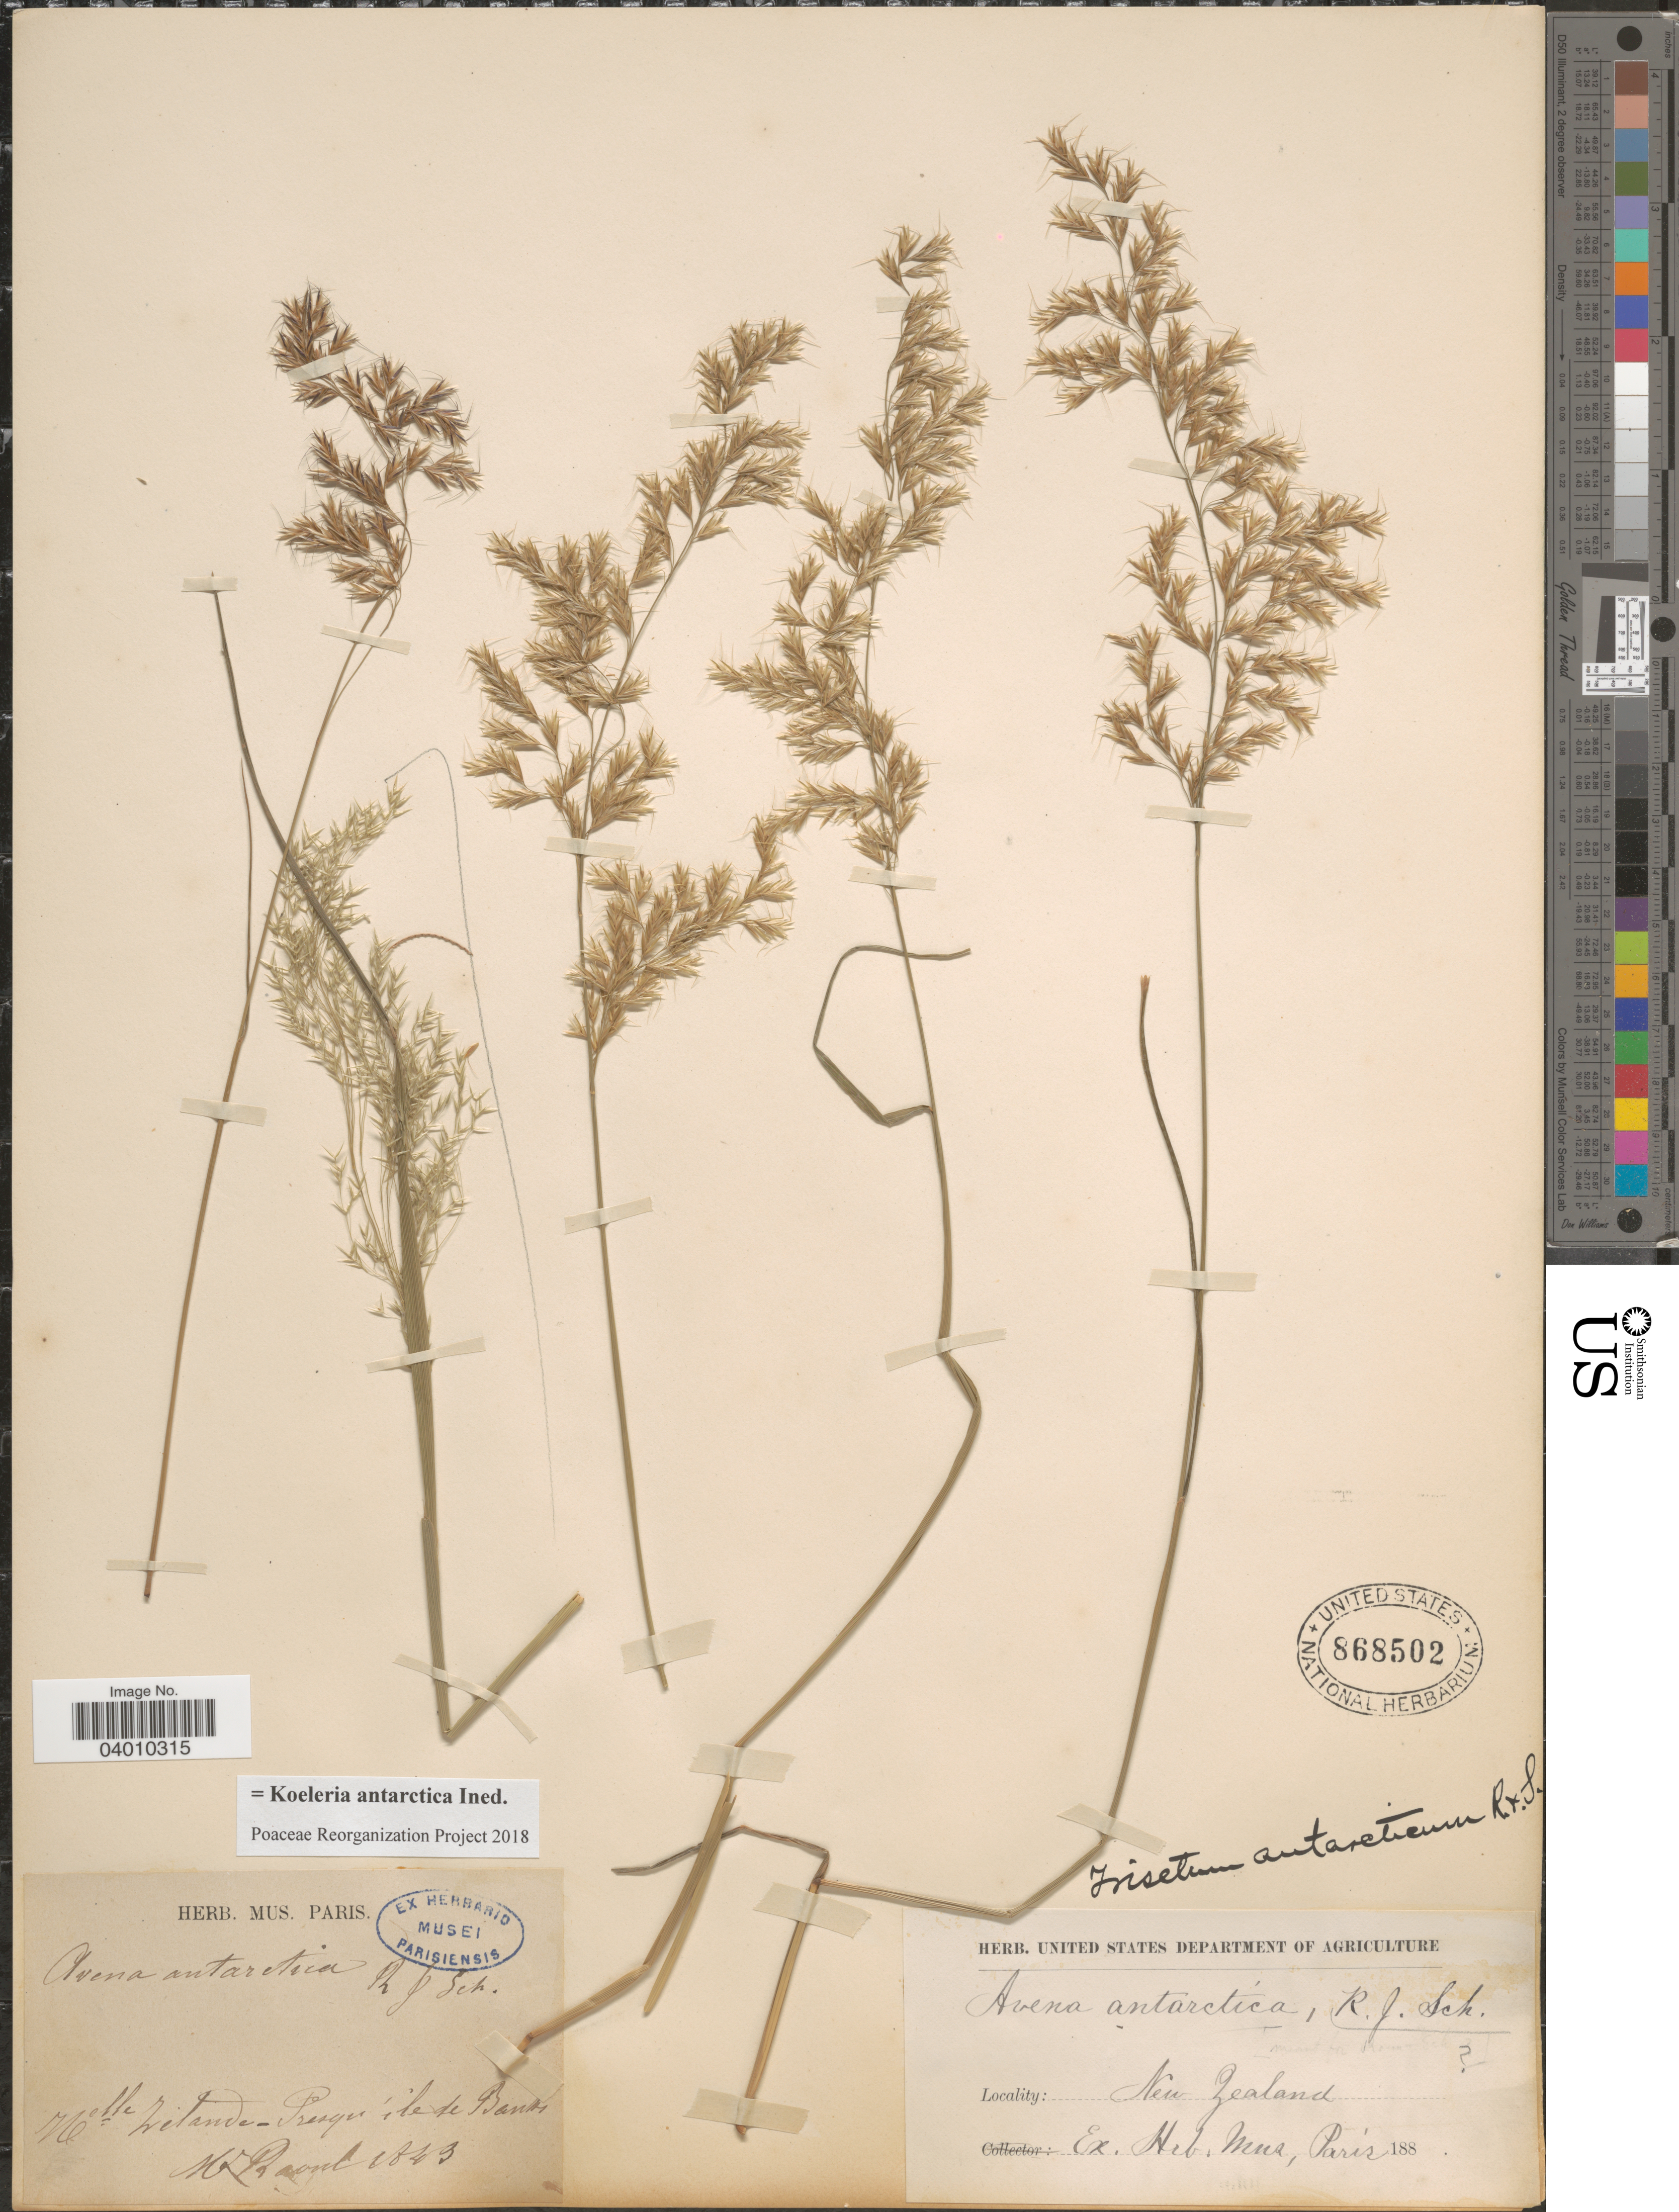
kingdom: Plantae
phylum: Tracheophyta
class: Liliopsida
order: Poales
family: Poaceae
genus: Koeleria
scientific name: Koeleria antarctica ined.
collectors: M. Raoul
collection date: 1843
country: New Zealand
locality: Nelle Zelande-Presqu ile de Banks.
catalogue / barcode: US 868502